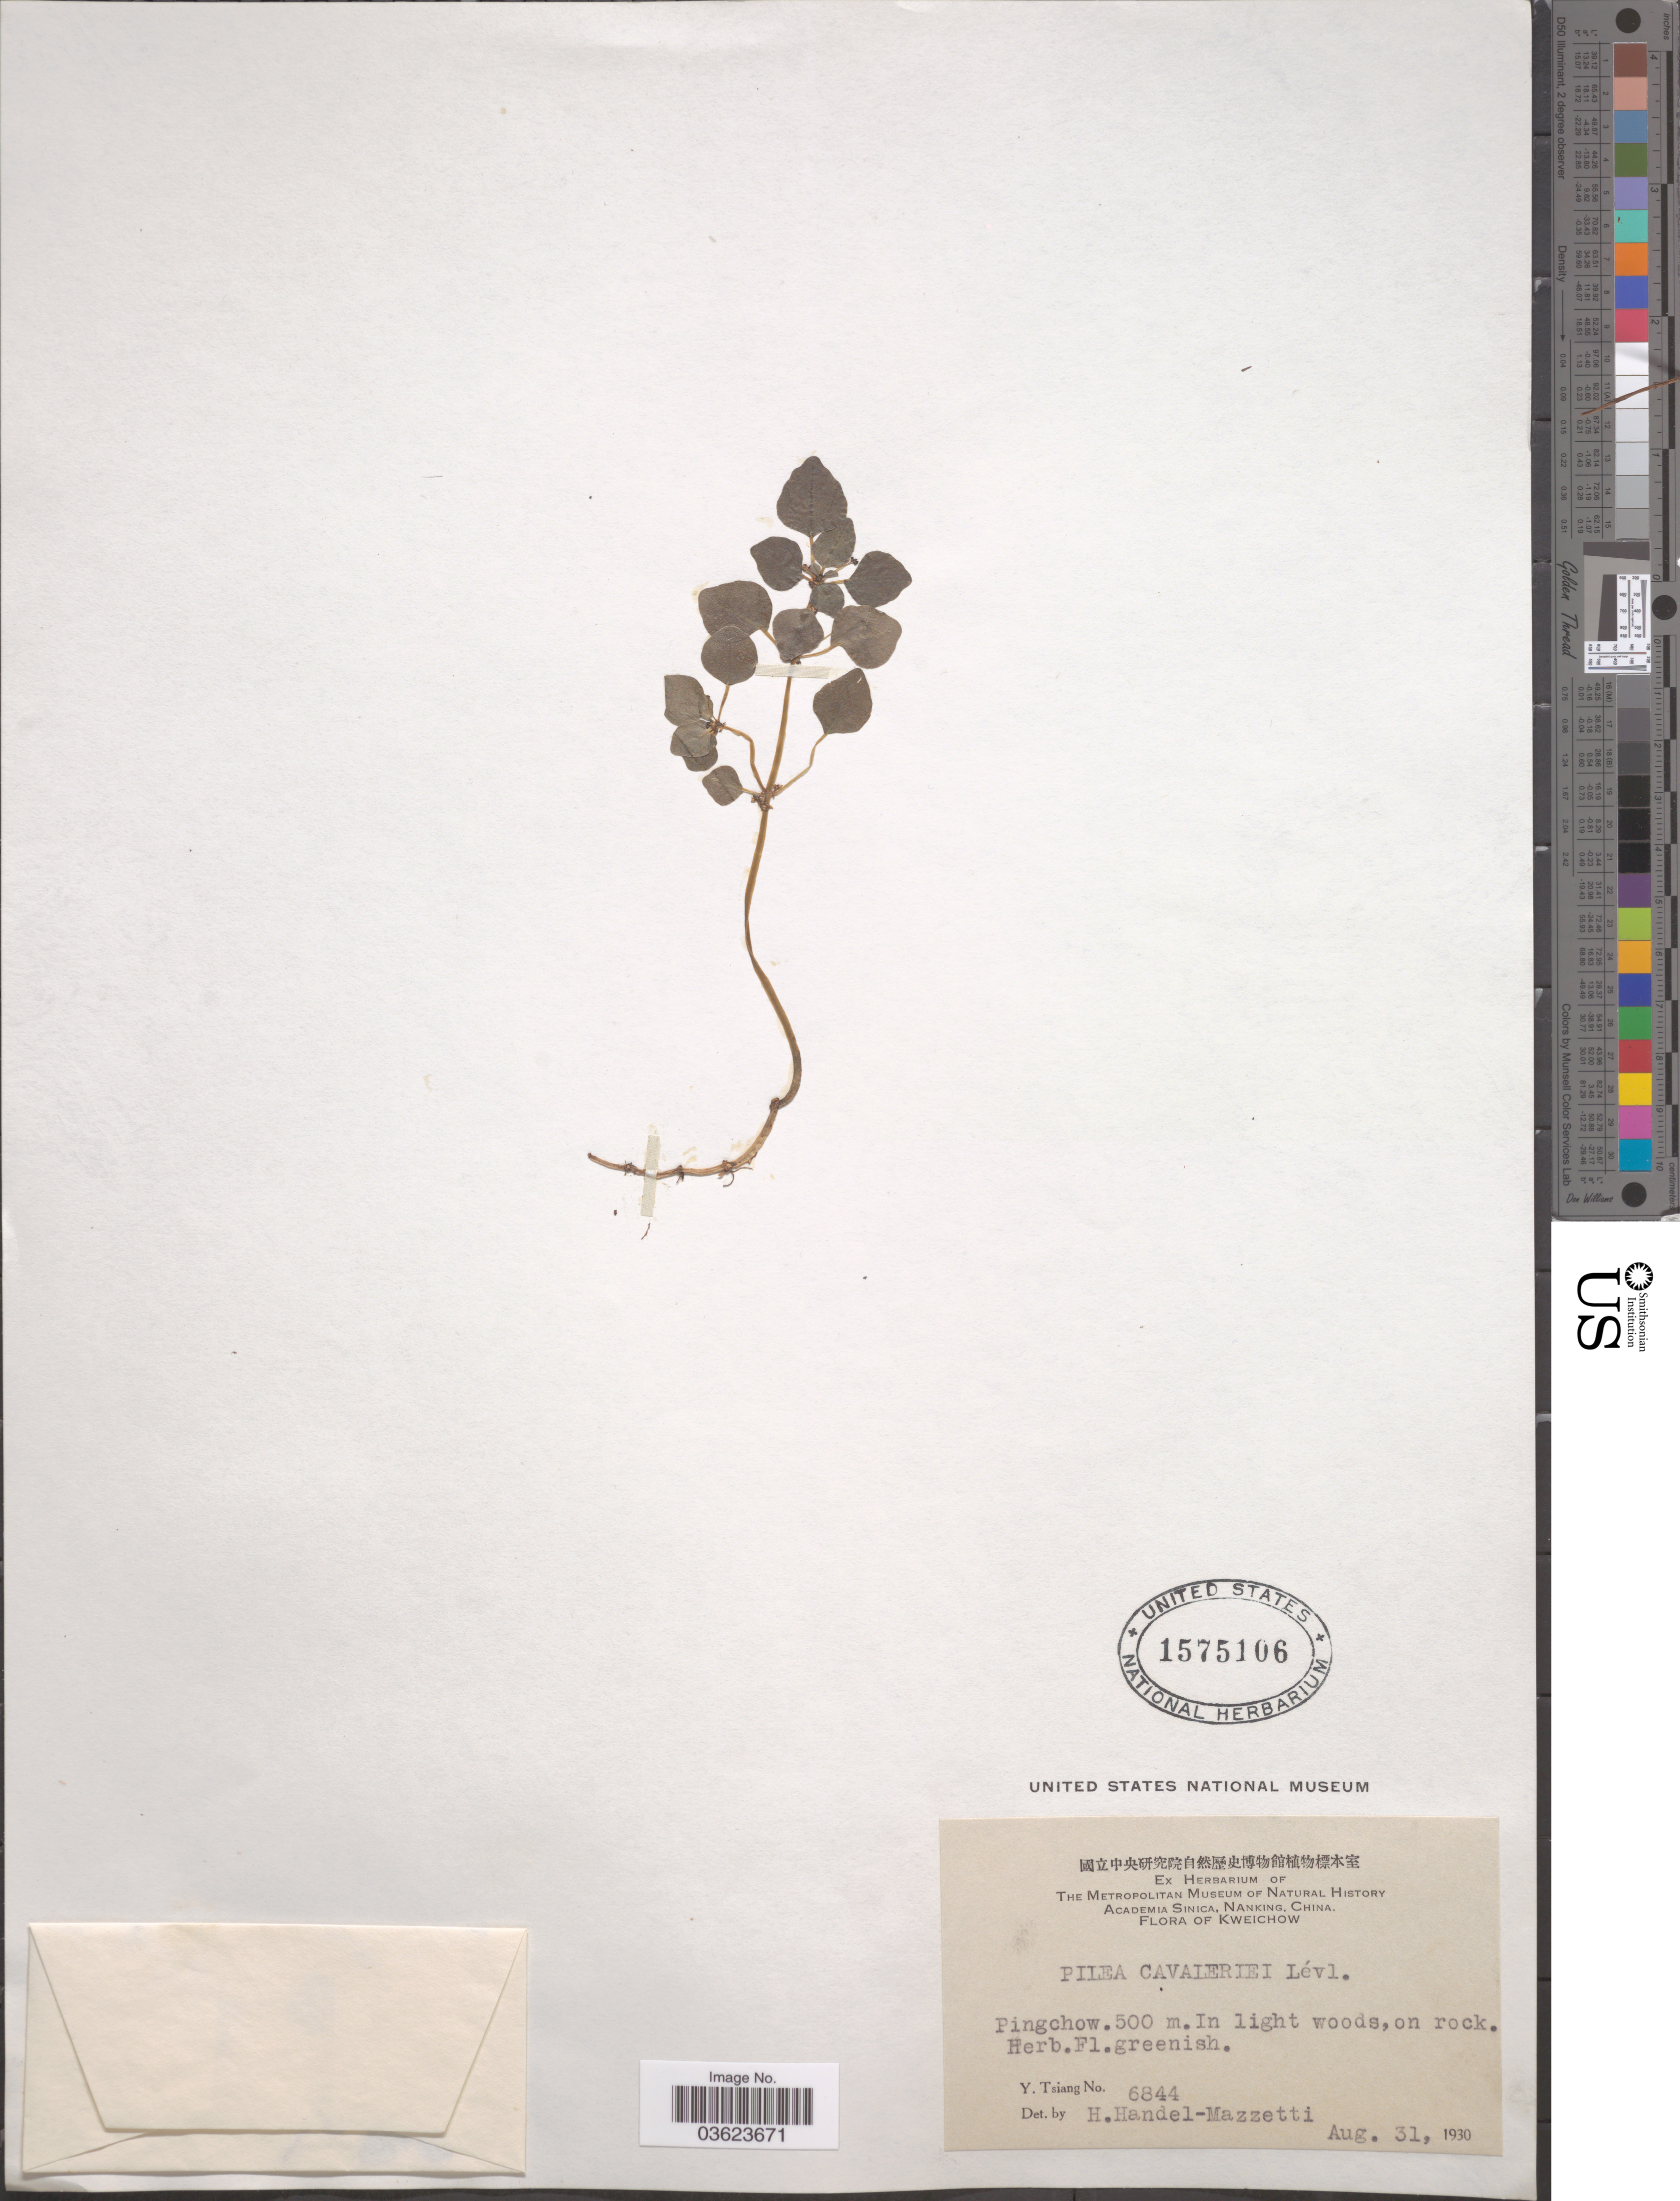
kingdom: Plantae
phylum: Tracheophyta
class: Magnoliopsida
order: Rosales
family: Urticaceae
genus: Pilea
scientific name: Pilea cavaleriei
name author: H. Lév.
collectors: Y. Tsiang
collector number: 6844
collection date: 1930-08-31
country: China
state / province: Guizhou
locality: Kweichow. Pingchow.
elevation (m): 500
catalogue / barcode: US 1575106